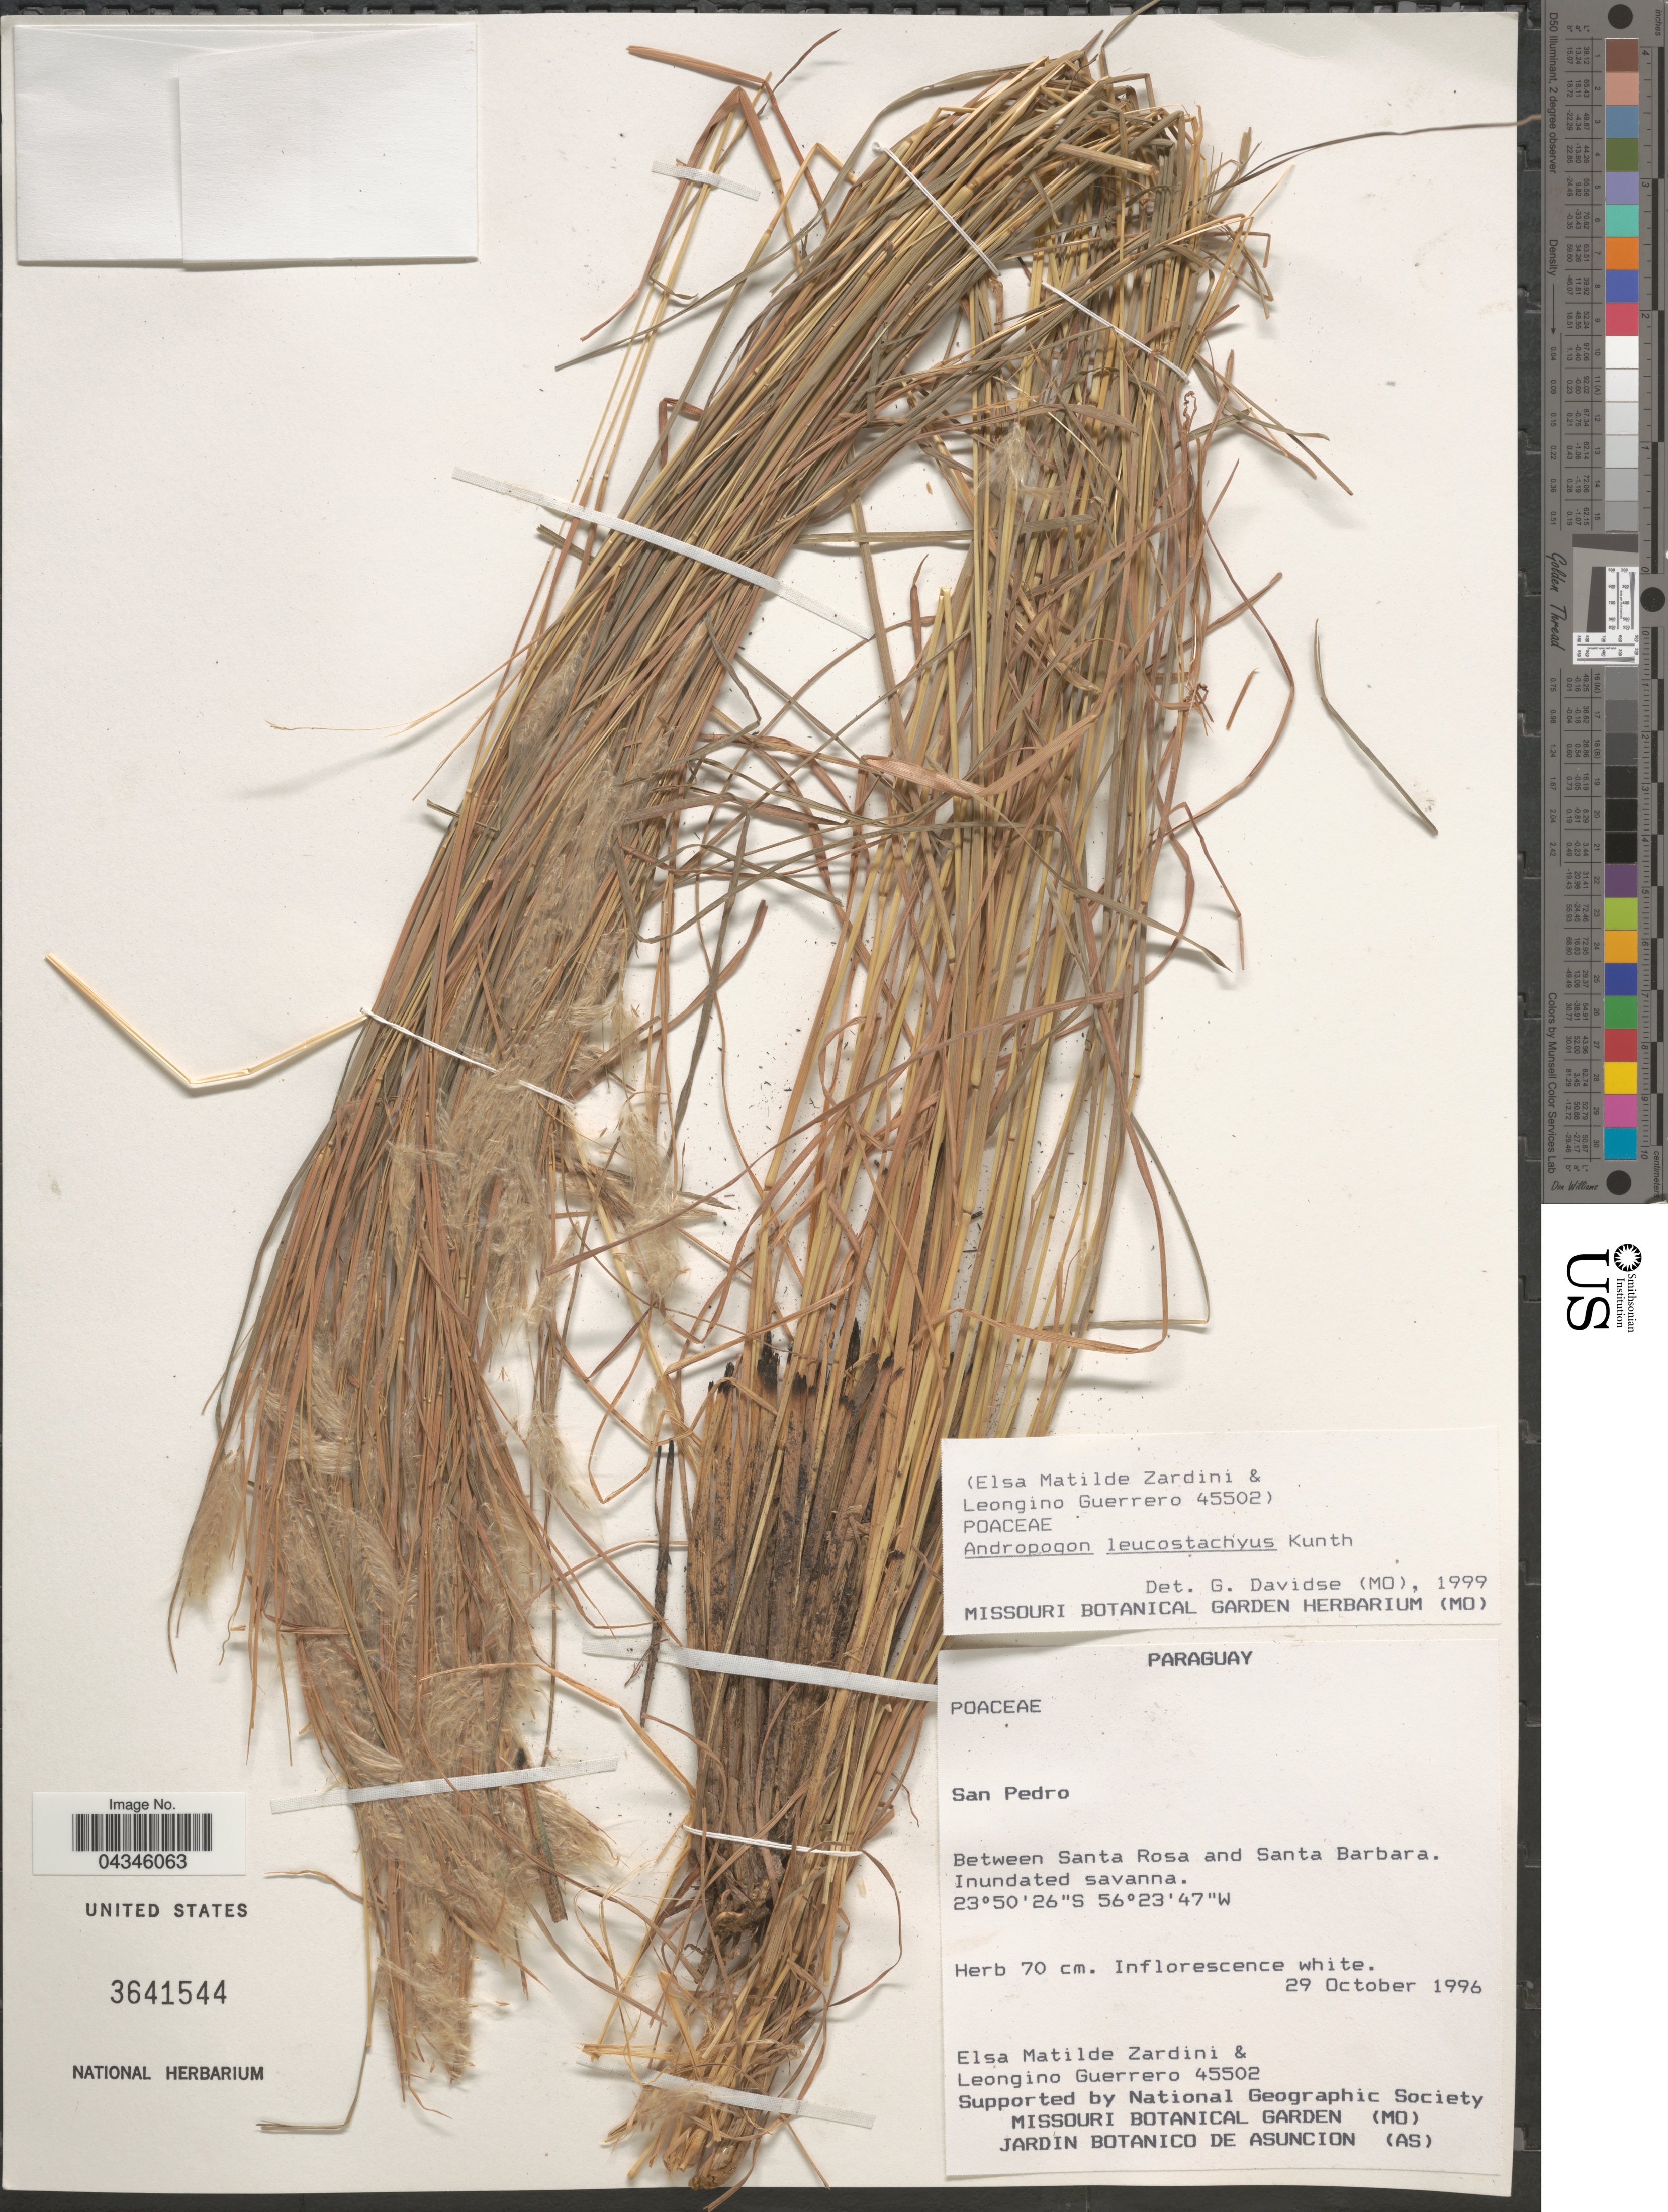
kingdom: Plantae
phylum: Tracheophyta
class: Liliopsida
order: Poales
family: Poaceae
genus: Andropogon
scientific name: Andropogon leucostachyus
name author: Kunth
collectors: E. M. Zardini & L. Guerrero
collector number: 45502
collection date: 1996-10-29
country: Paraguay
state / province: San Pedro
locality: Between Santa Rosa and Santa Barbara.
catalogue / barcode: US 3641544